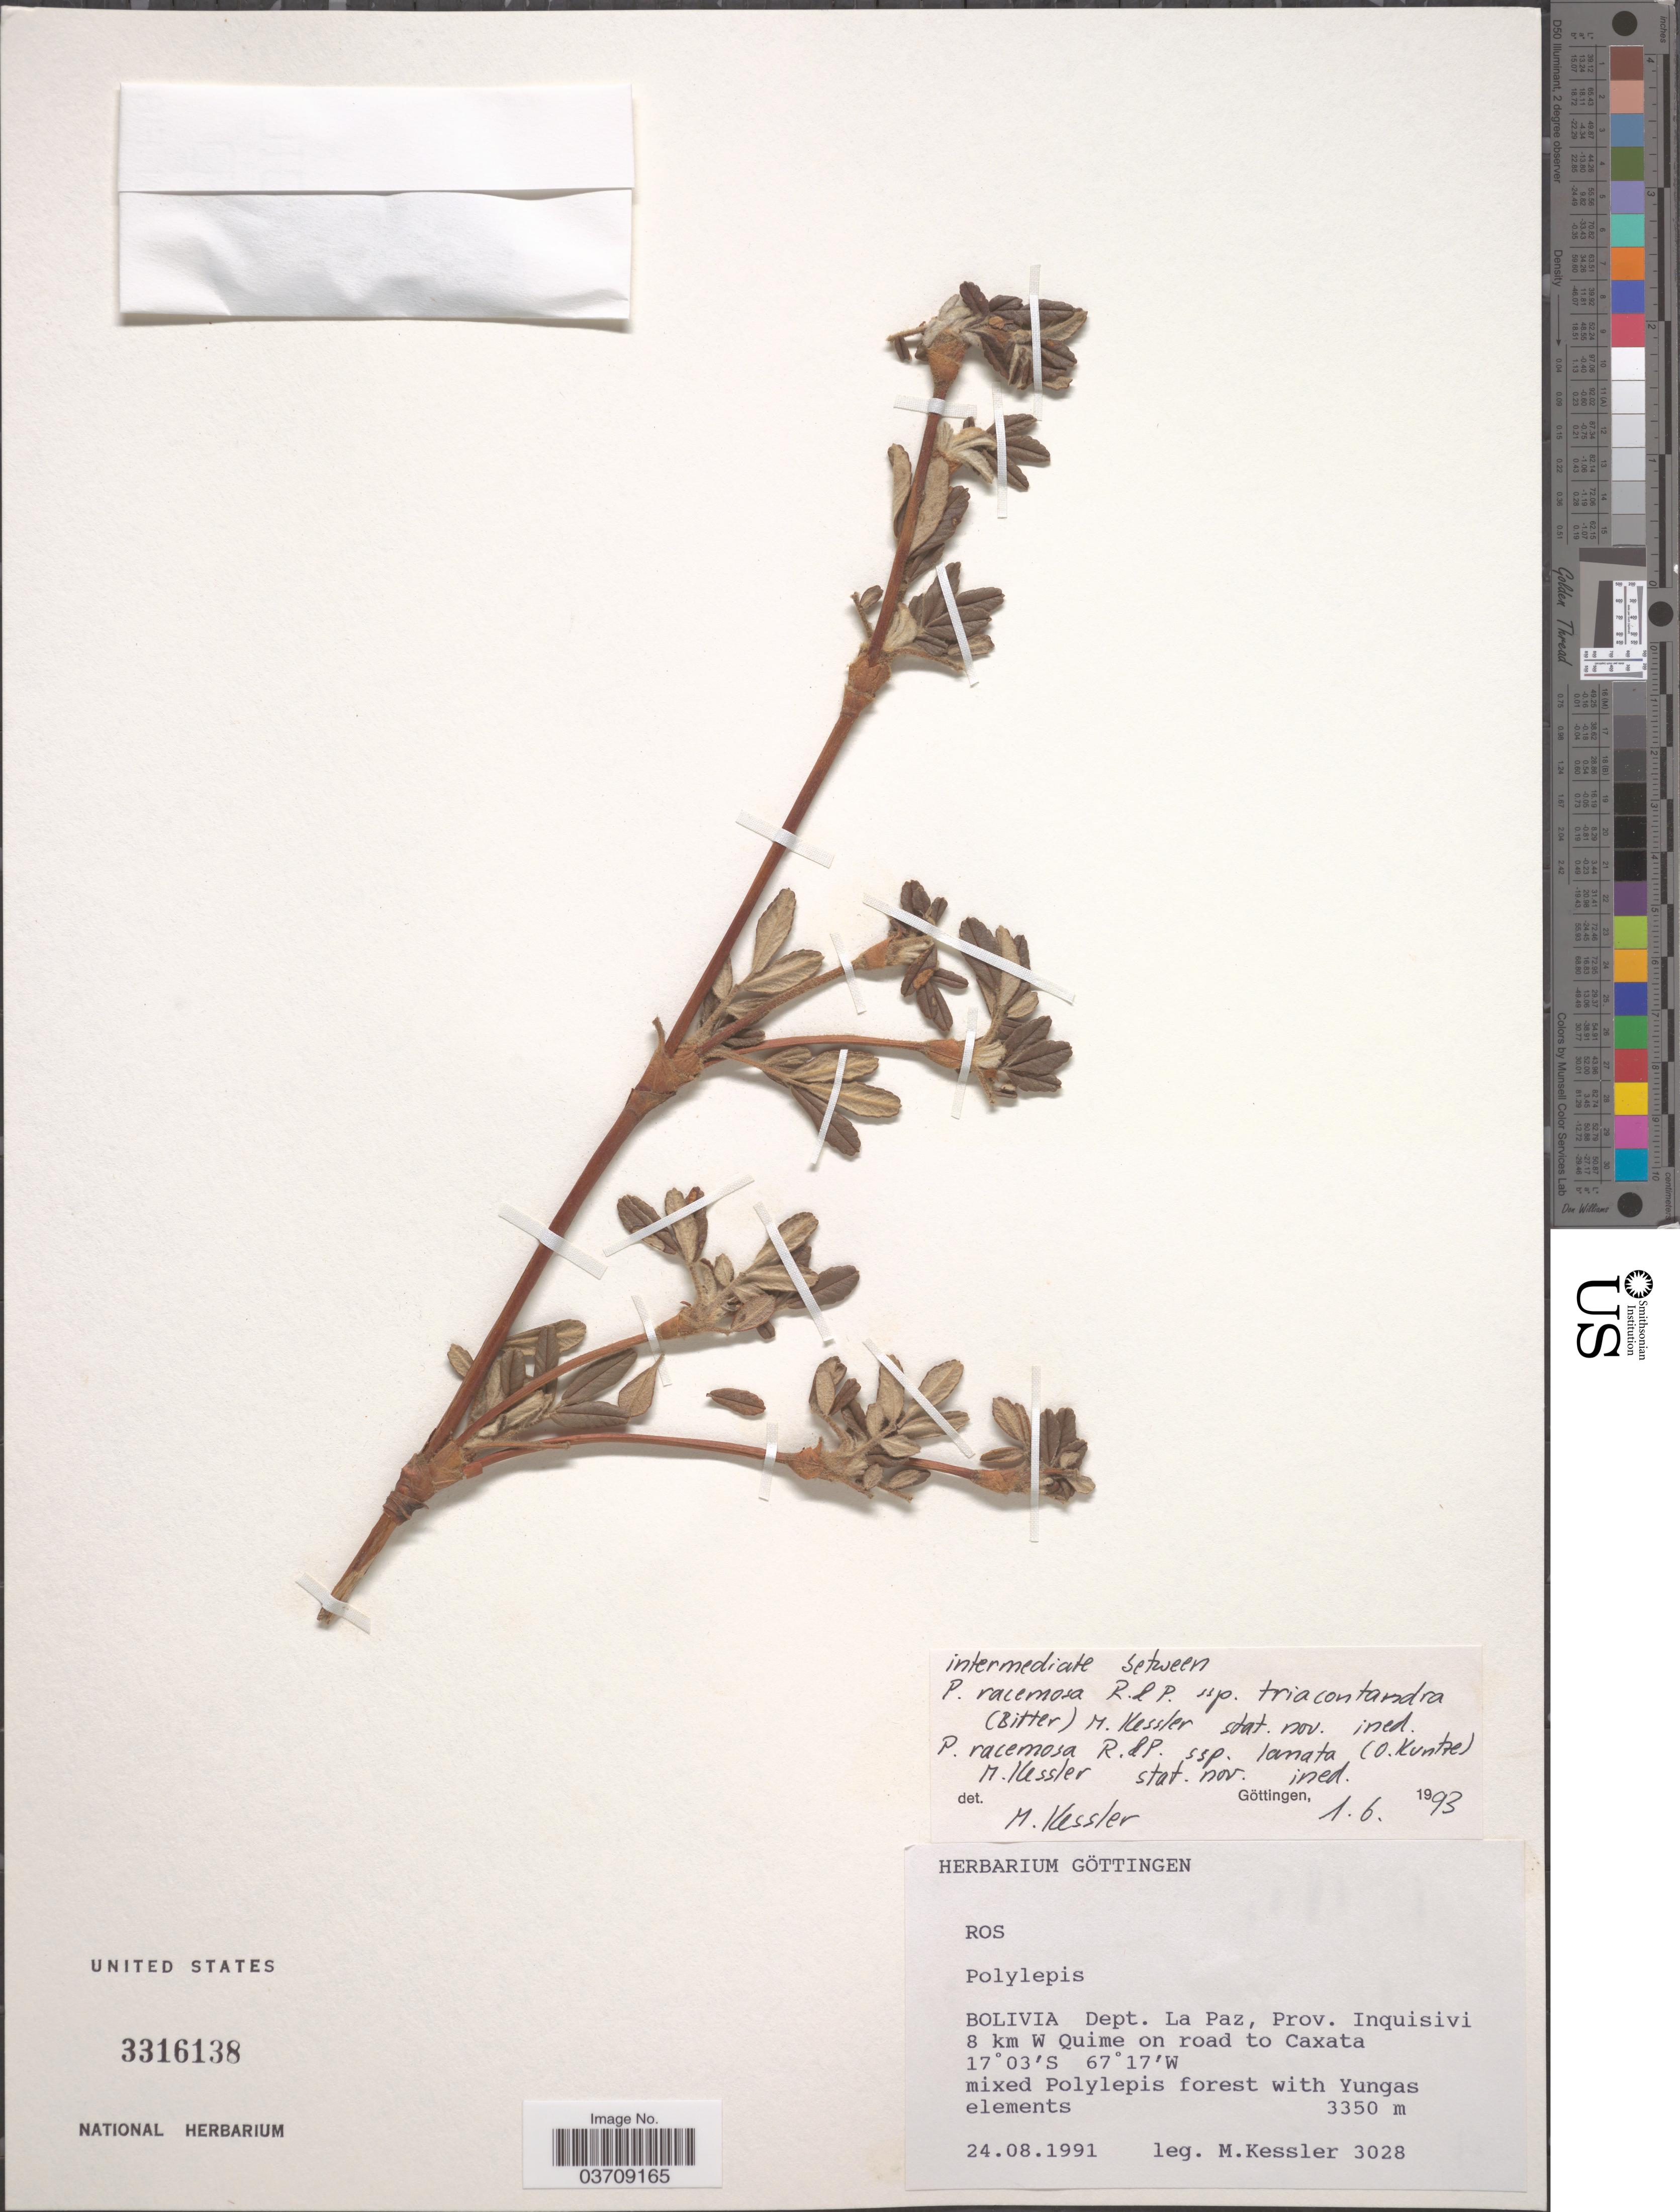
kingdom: Plantae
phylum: Tracheophyta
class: Magnoliopsida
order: Rosales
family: Rosaceae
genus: Polylepis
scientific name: Polylepis racemosa subsp. triacontandra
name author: (Bitter) M. Kessler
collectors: M. Kessler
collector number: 3028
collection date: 1991-08-24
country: Bolivia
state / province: La Paz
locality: Dept. La Paz, Prov. Inquisivi 8 km W Quime on road to Caxata.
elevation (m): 3350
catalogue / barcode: US 3316138